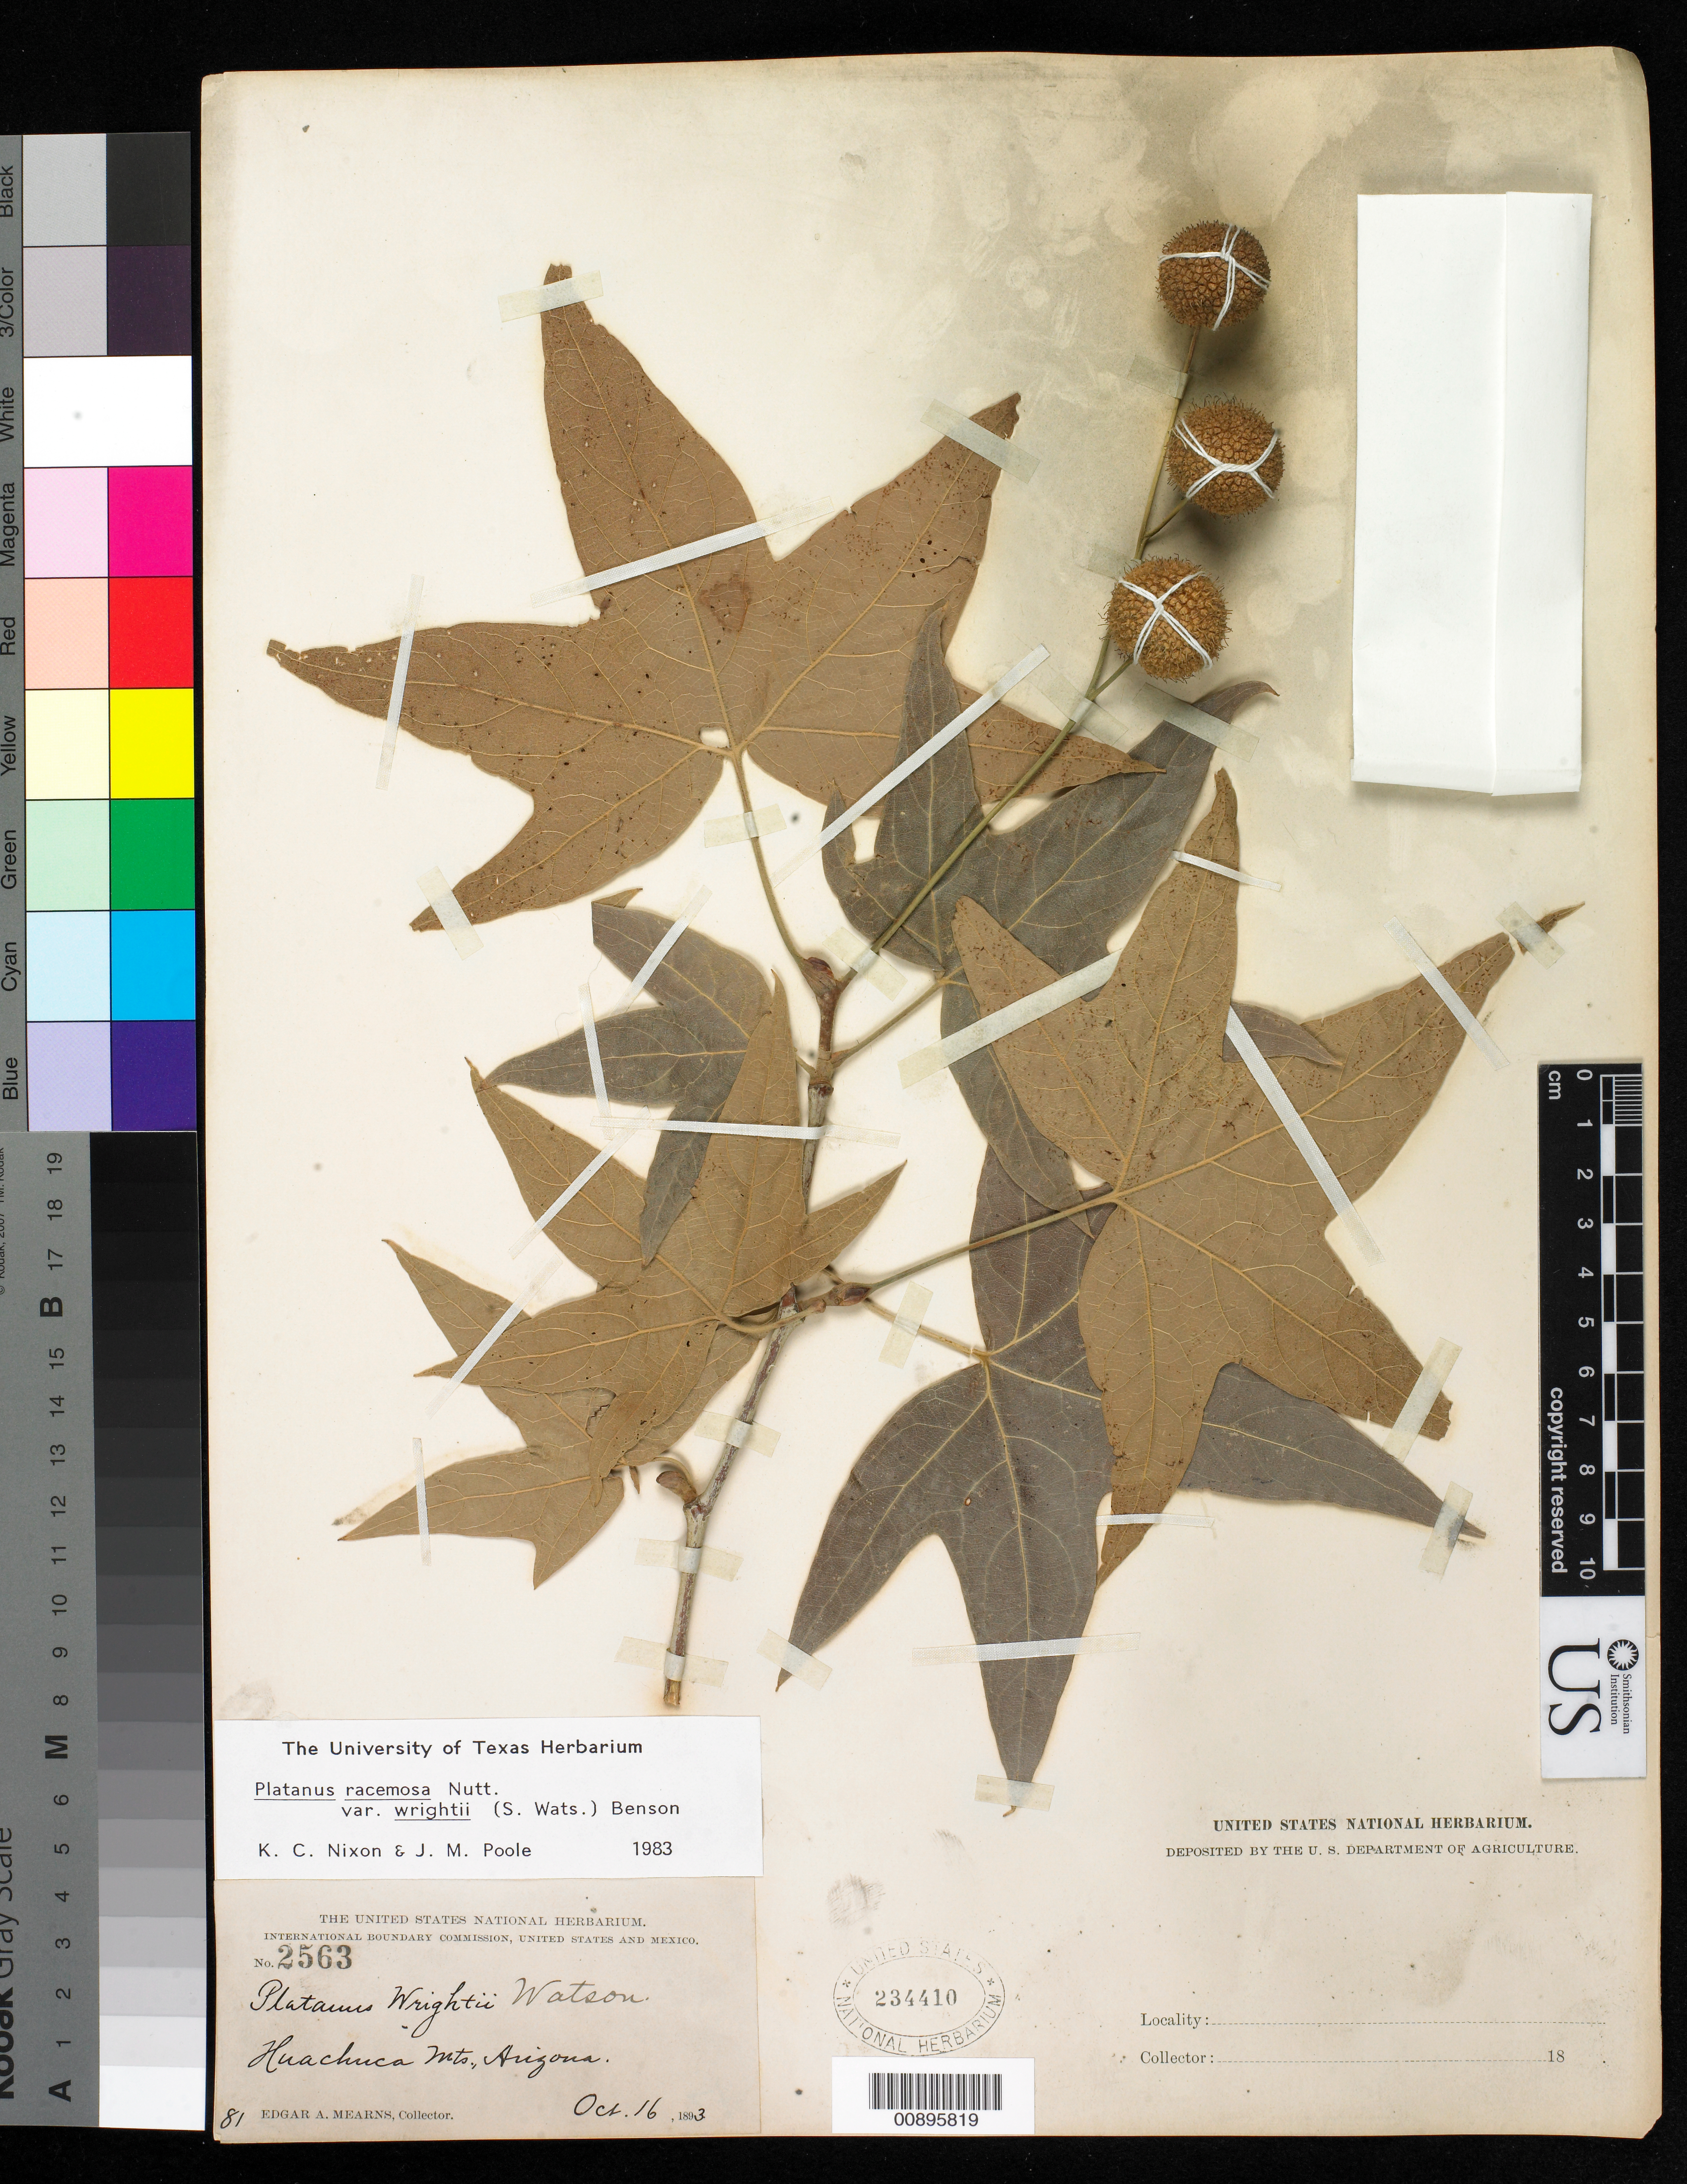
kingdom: Plantae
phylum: Tracheophyta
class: Magnoliopsida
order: Proteales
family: Platanaceae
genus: Platanus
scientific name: Platanus racemosa var. wrightii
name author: (S. Watson) L.D. Benson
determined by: Nixon, K C.; Poole, J. M.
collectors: E. A. Mearns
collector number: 2563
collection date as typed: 16 Oct 1893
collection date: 1893-10-16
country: United States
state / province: Arizona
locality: Huachuca Mts.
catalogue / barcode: US 234410